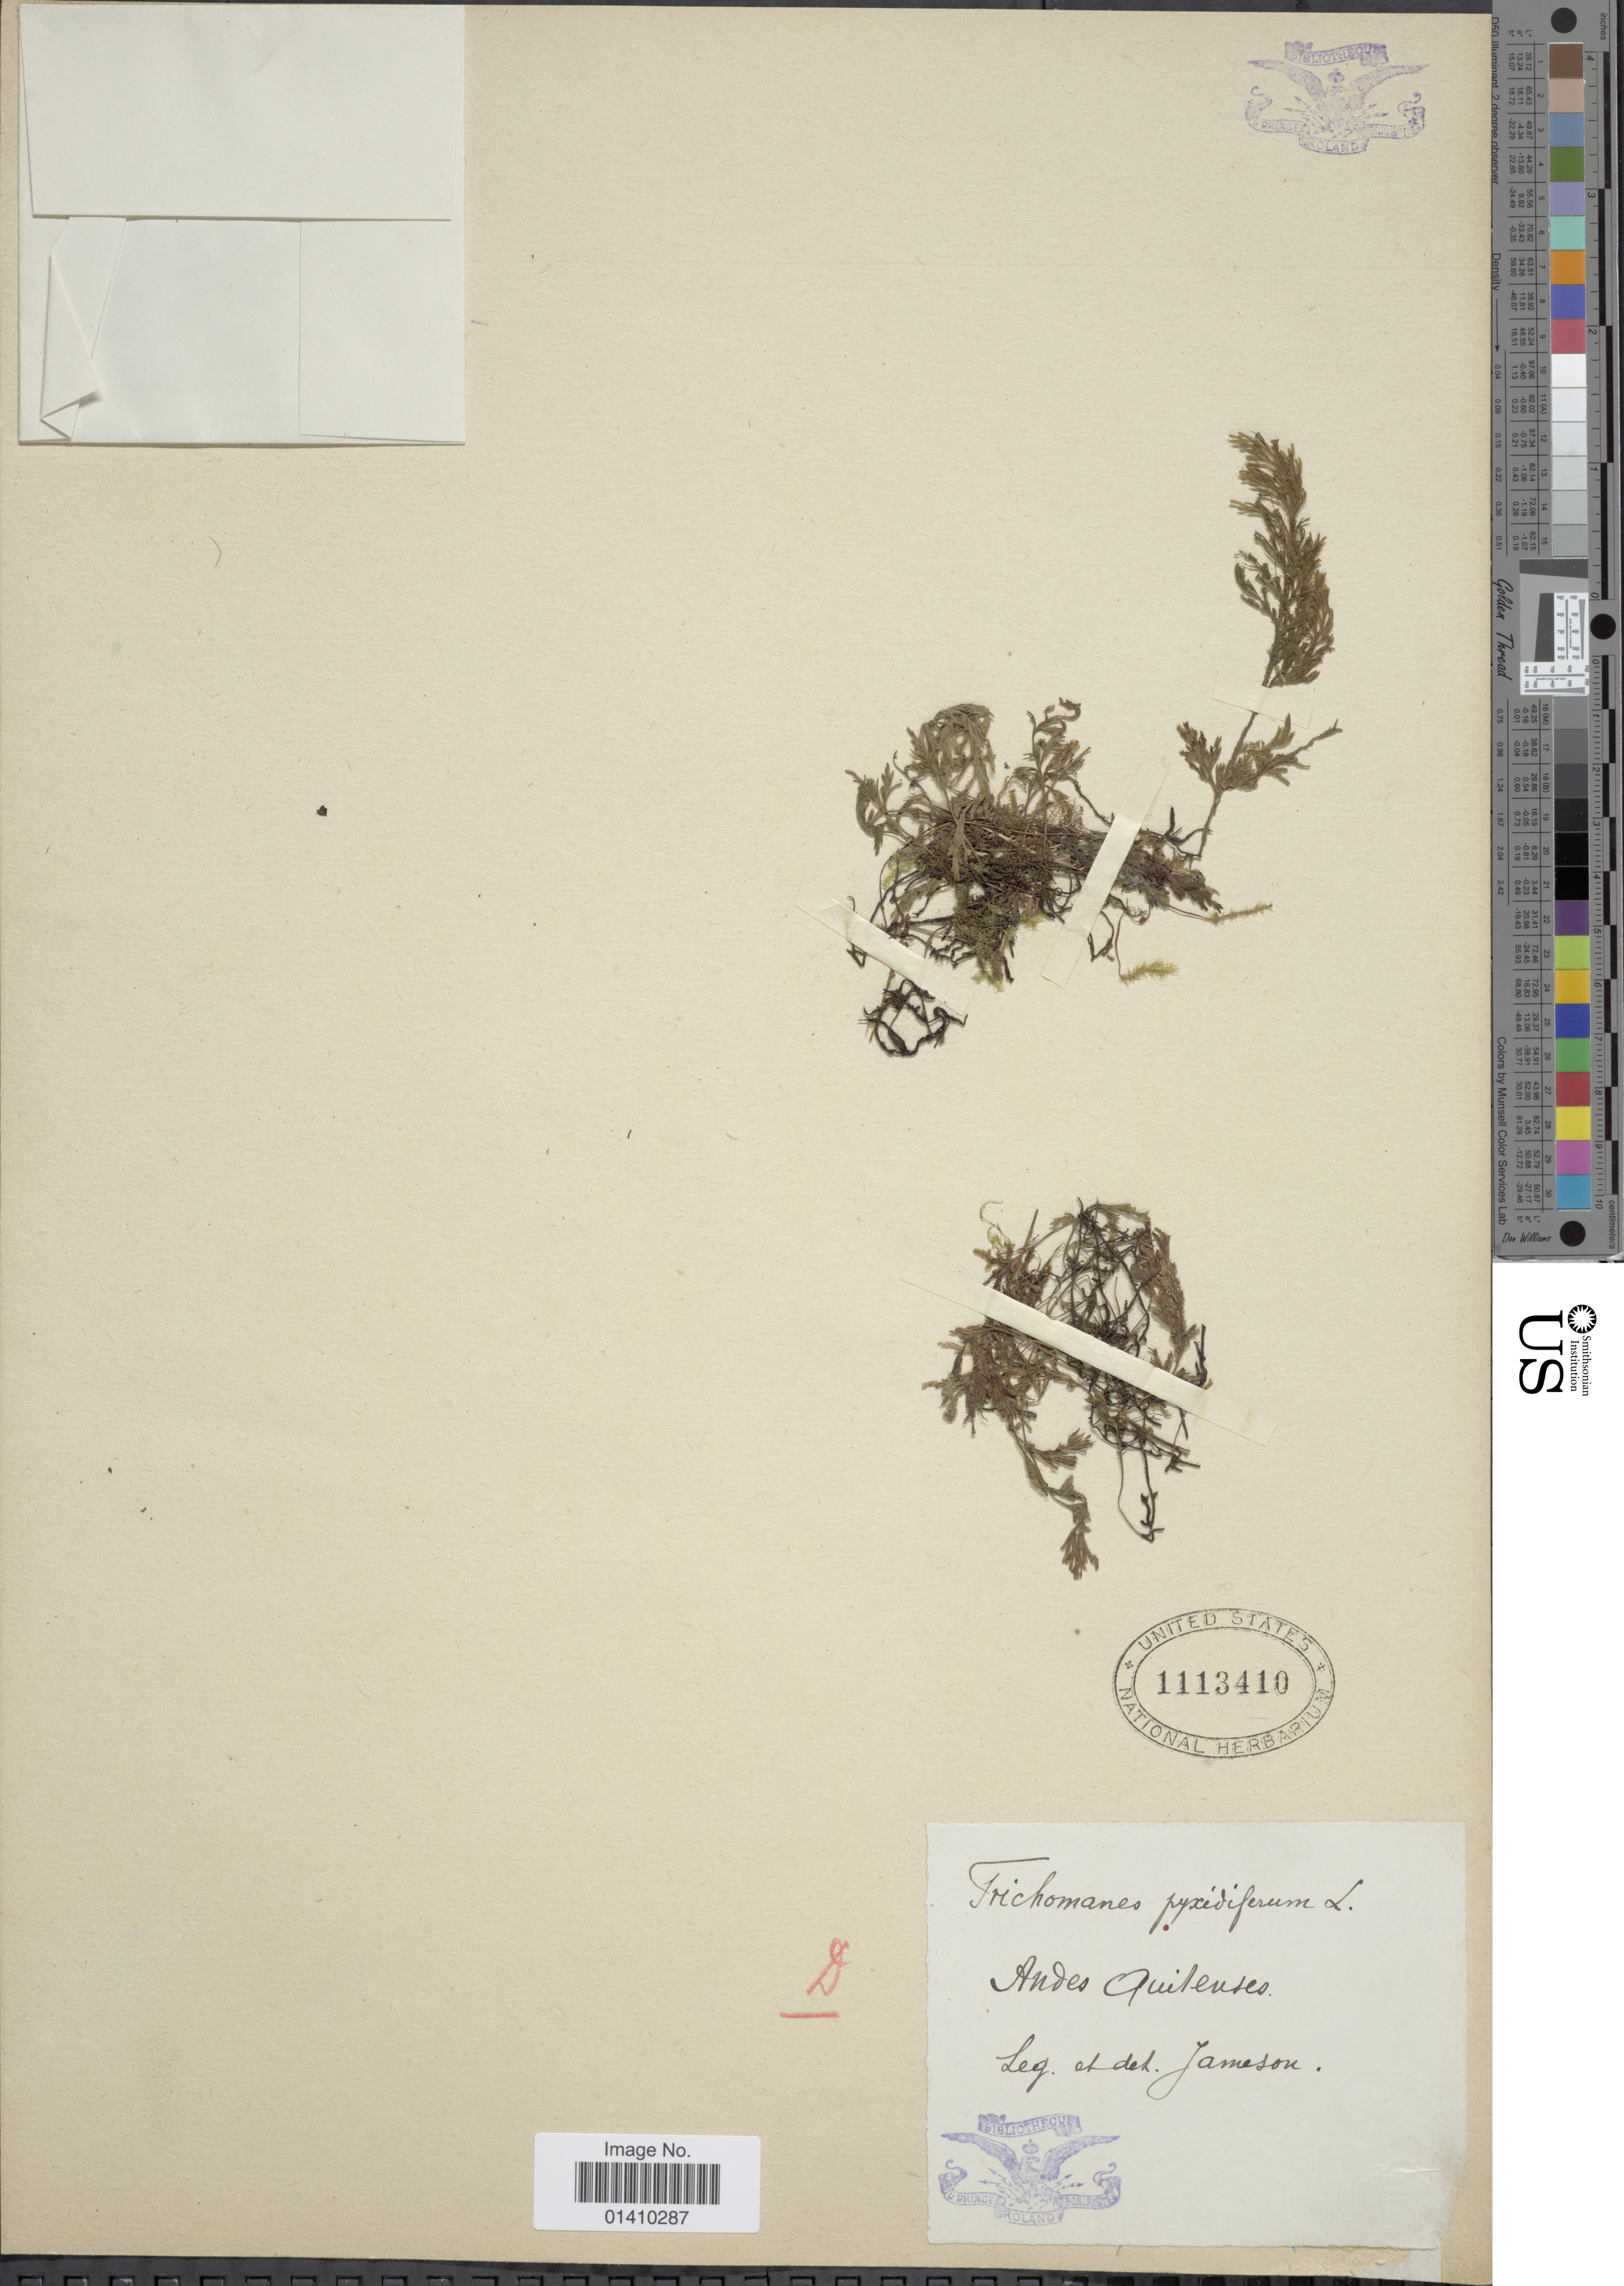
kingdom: Plantae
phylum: Tracheophyta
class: Polypodiopsida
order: Hymenophyllales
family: Hymenophyllaceae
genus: Polyphlebium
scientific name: Polyphlebium hymenophylloides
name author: (Bosch) Ebihara & Dubuisson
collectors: -- Jameson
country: Ecuador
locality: Andes Quitenses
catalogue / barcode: US 1113410